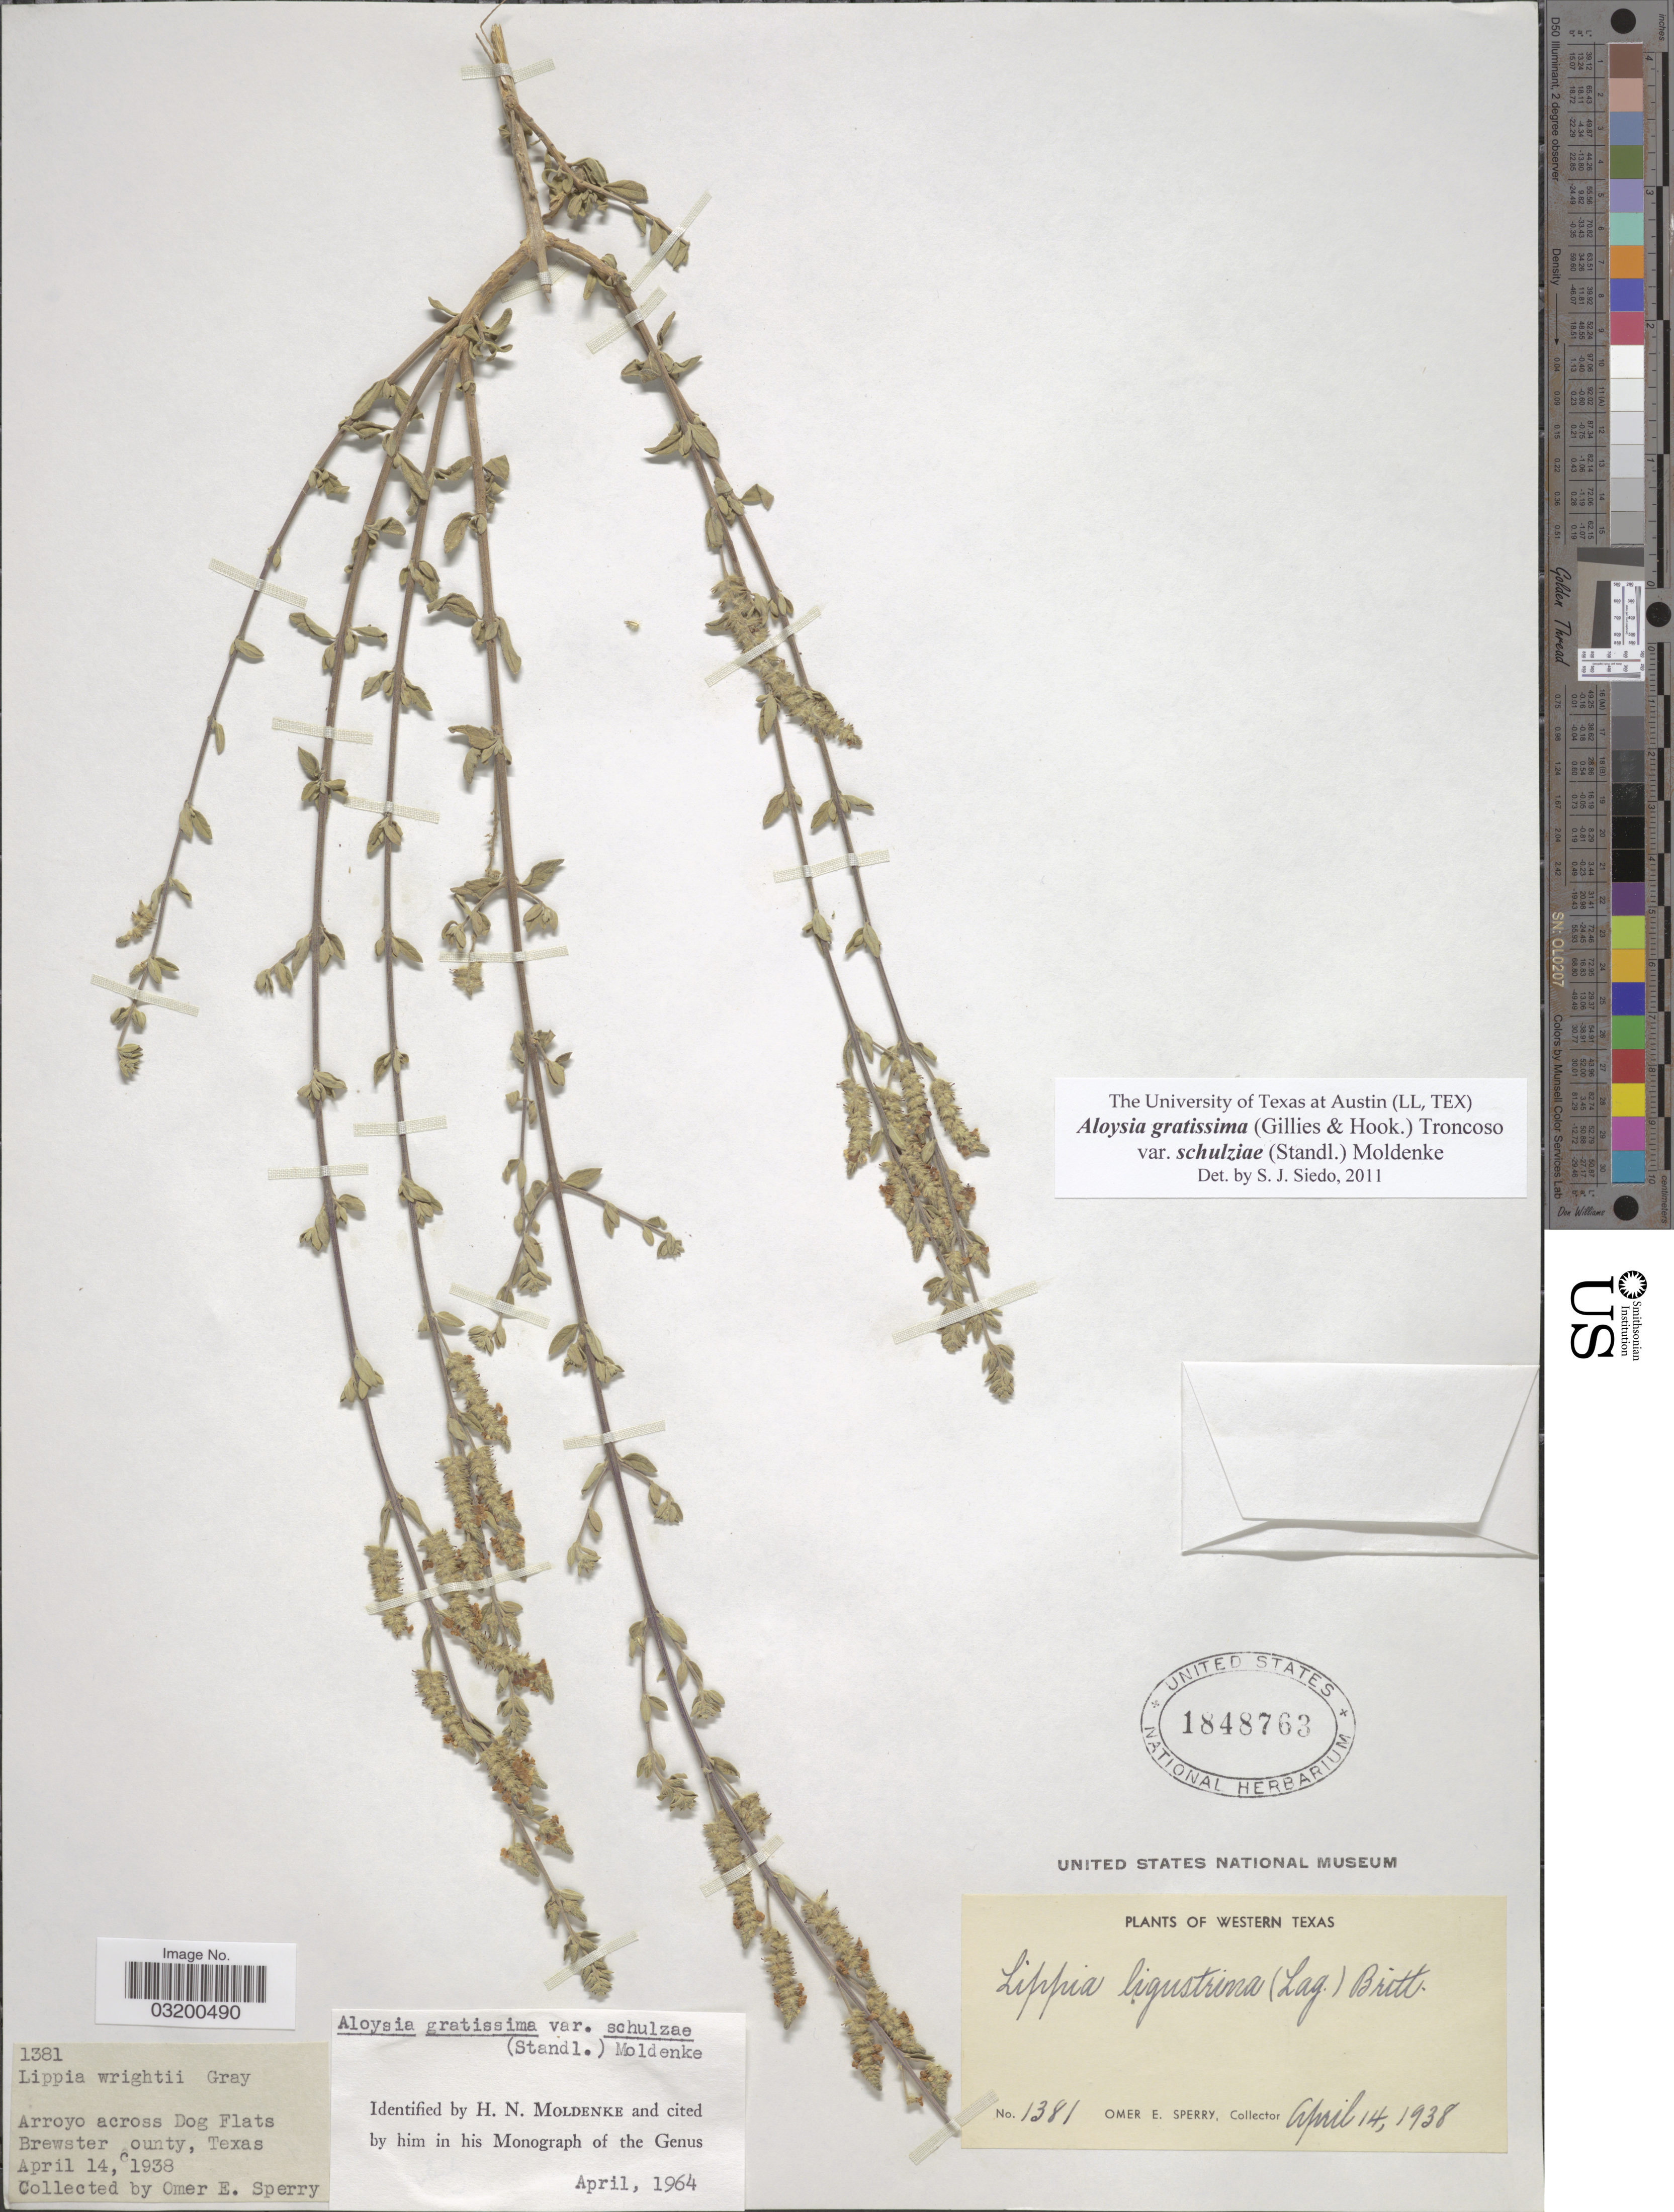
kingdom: Plantae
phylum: Tracheophyta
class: Magnoliopsida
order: Lamiales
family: Verbenaceae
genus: Aloysia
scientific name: Aloysia gratissima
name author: (Gillies & Hook.) Tronc.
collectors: O. E. Sperry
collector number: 1381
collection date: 1938-04-14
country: United States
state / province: Texas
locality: Western Texas. Arroyo across Dog Flats. Brewster County.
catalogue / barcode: US 1848763